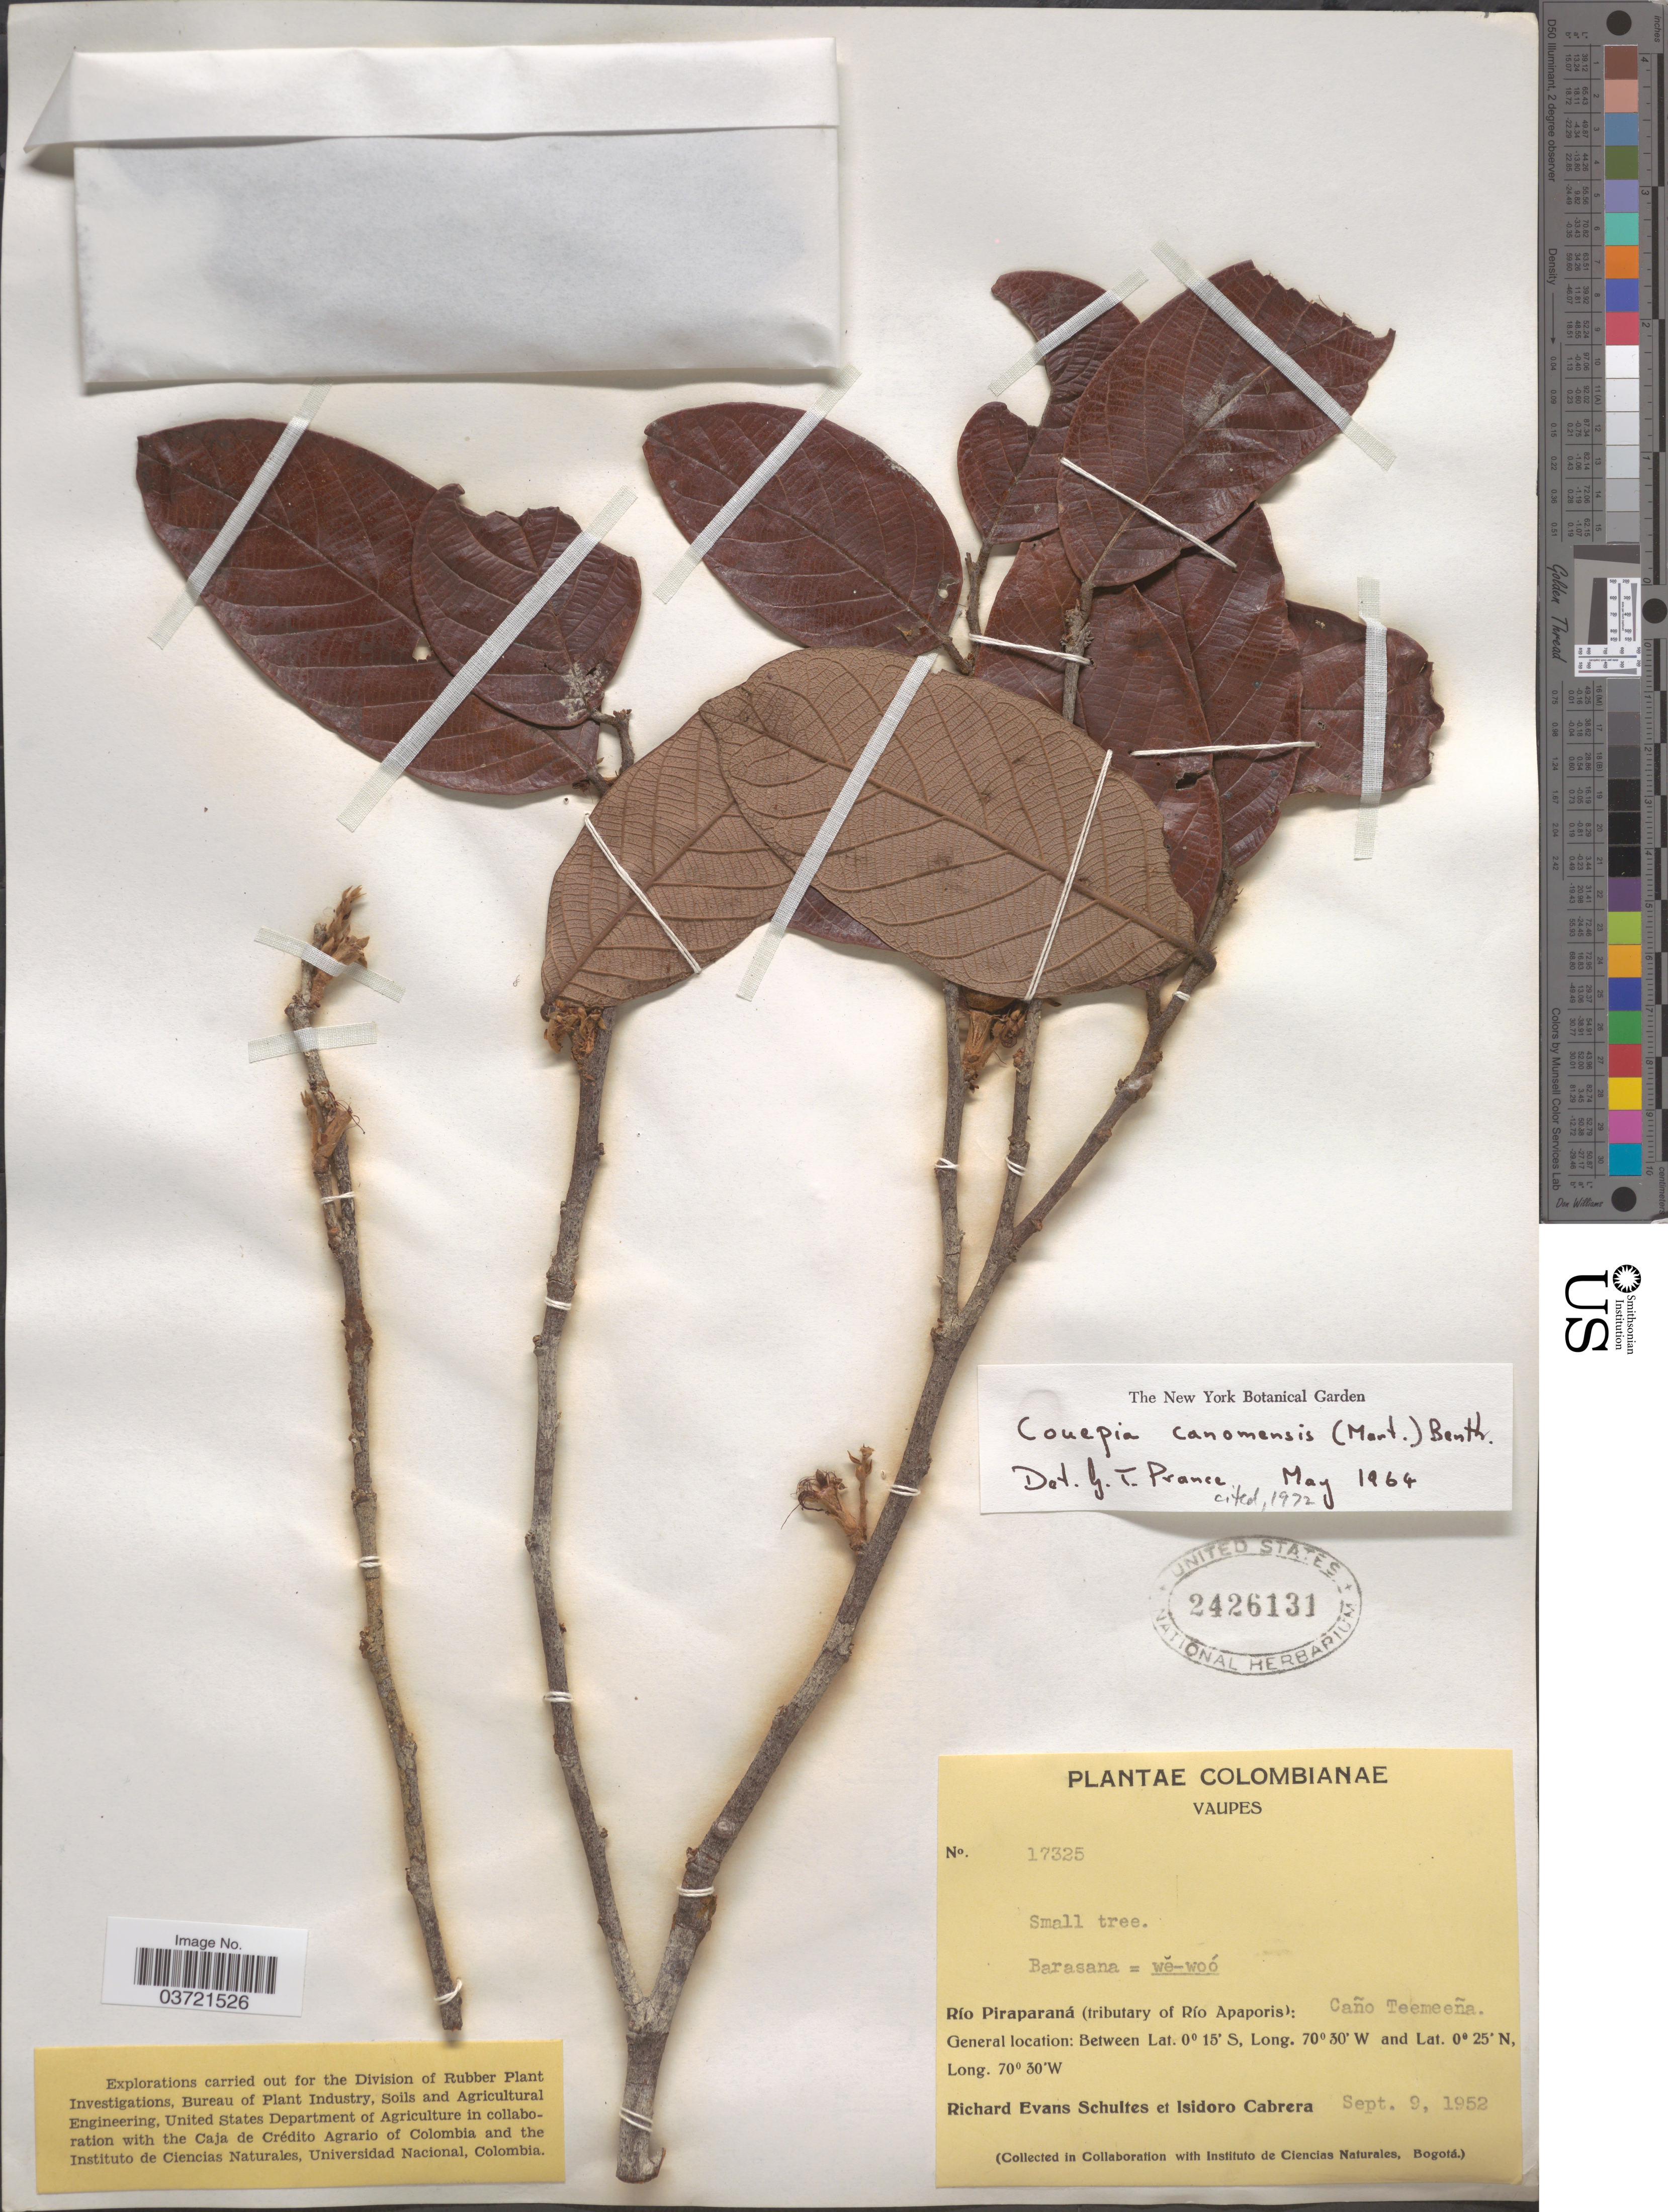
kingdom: Plantae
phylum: Tracheophyta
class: Magnoliopsida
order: Malpighiales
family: Chrysobalanaceae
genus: Gaulettia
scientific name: Gaulettia canomensis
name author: (Mart.) Sothers & Prance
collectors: R. E. Schultes & I. Cabrera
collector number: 17325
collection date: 1952-09-09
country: Colombia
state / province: Vaupés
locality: Río Piraparaná (tributary of Río Apaporis): Caño Teemeeña.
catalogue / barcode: US 2426131